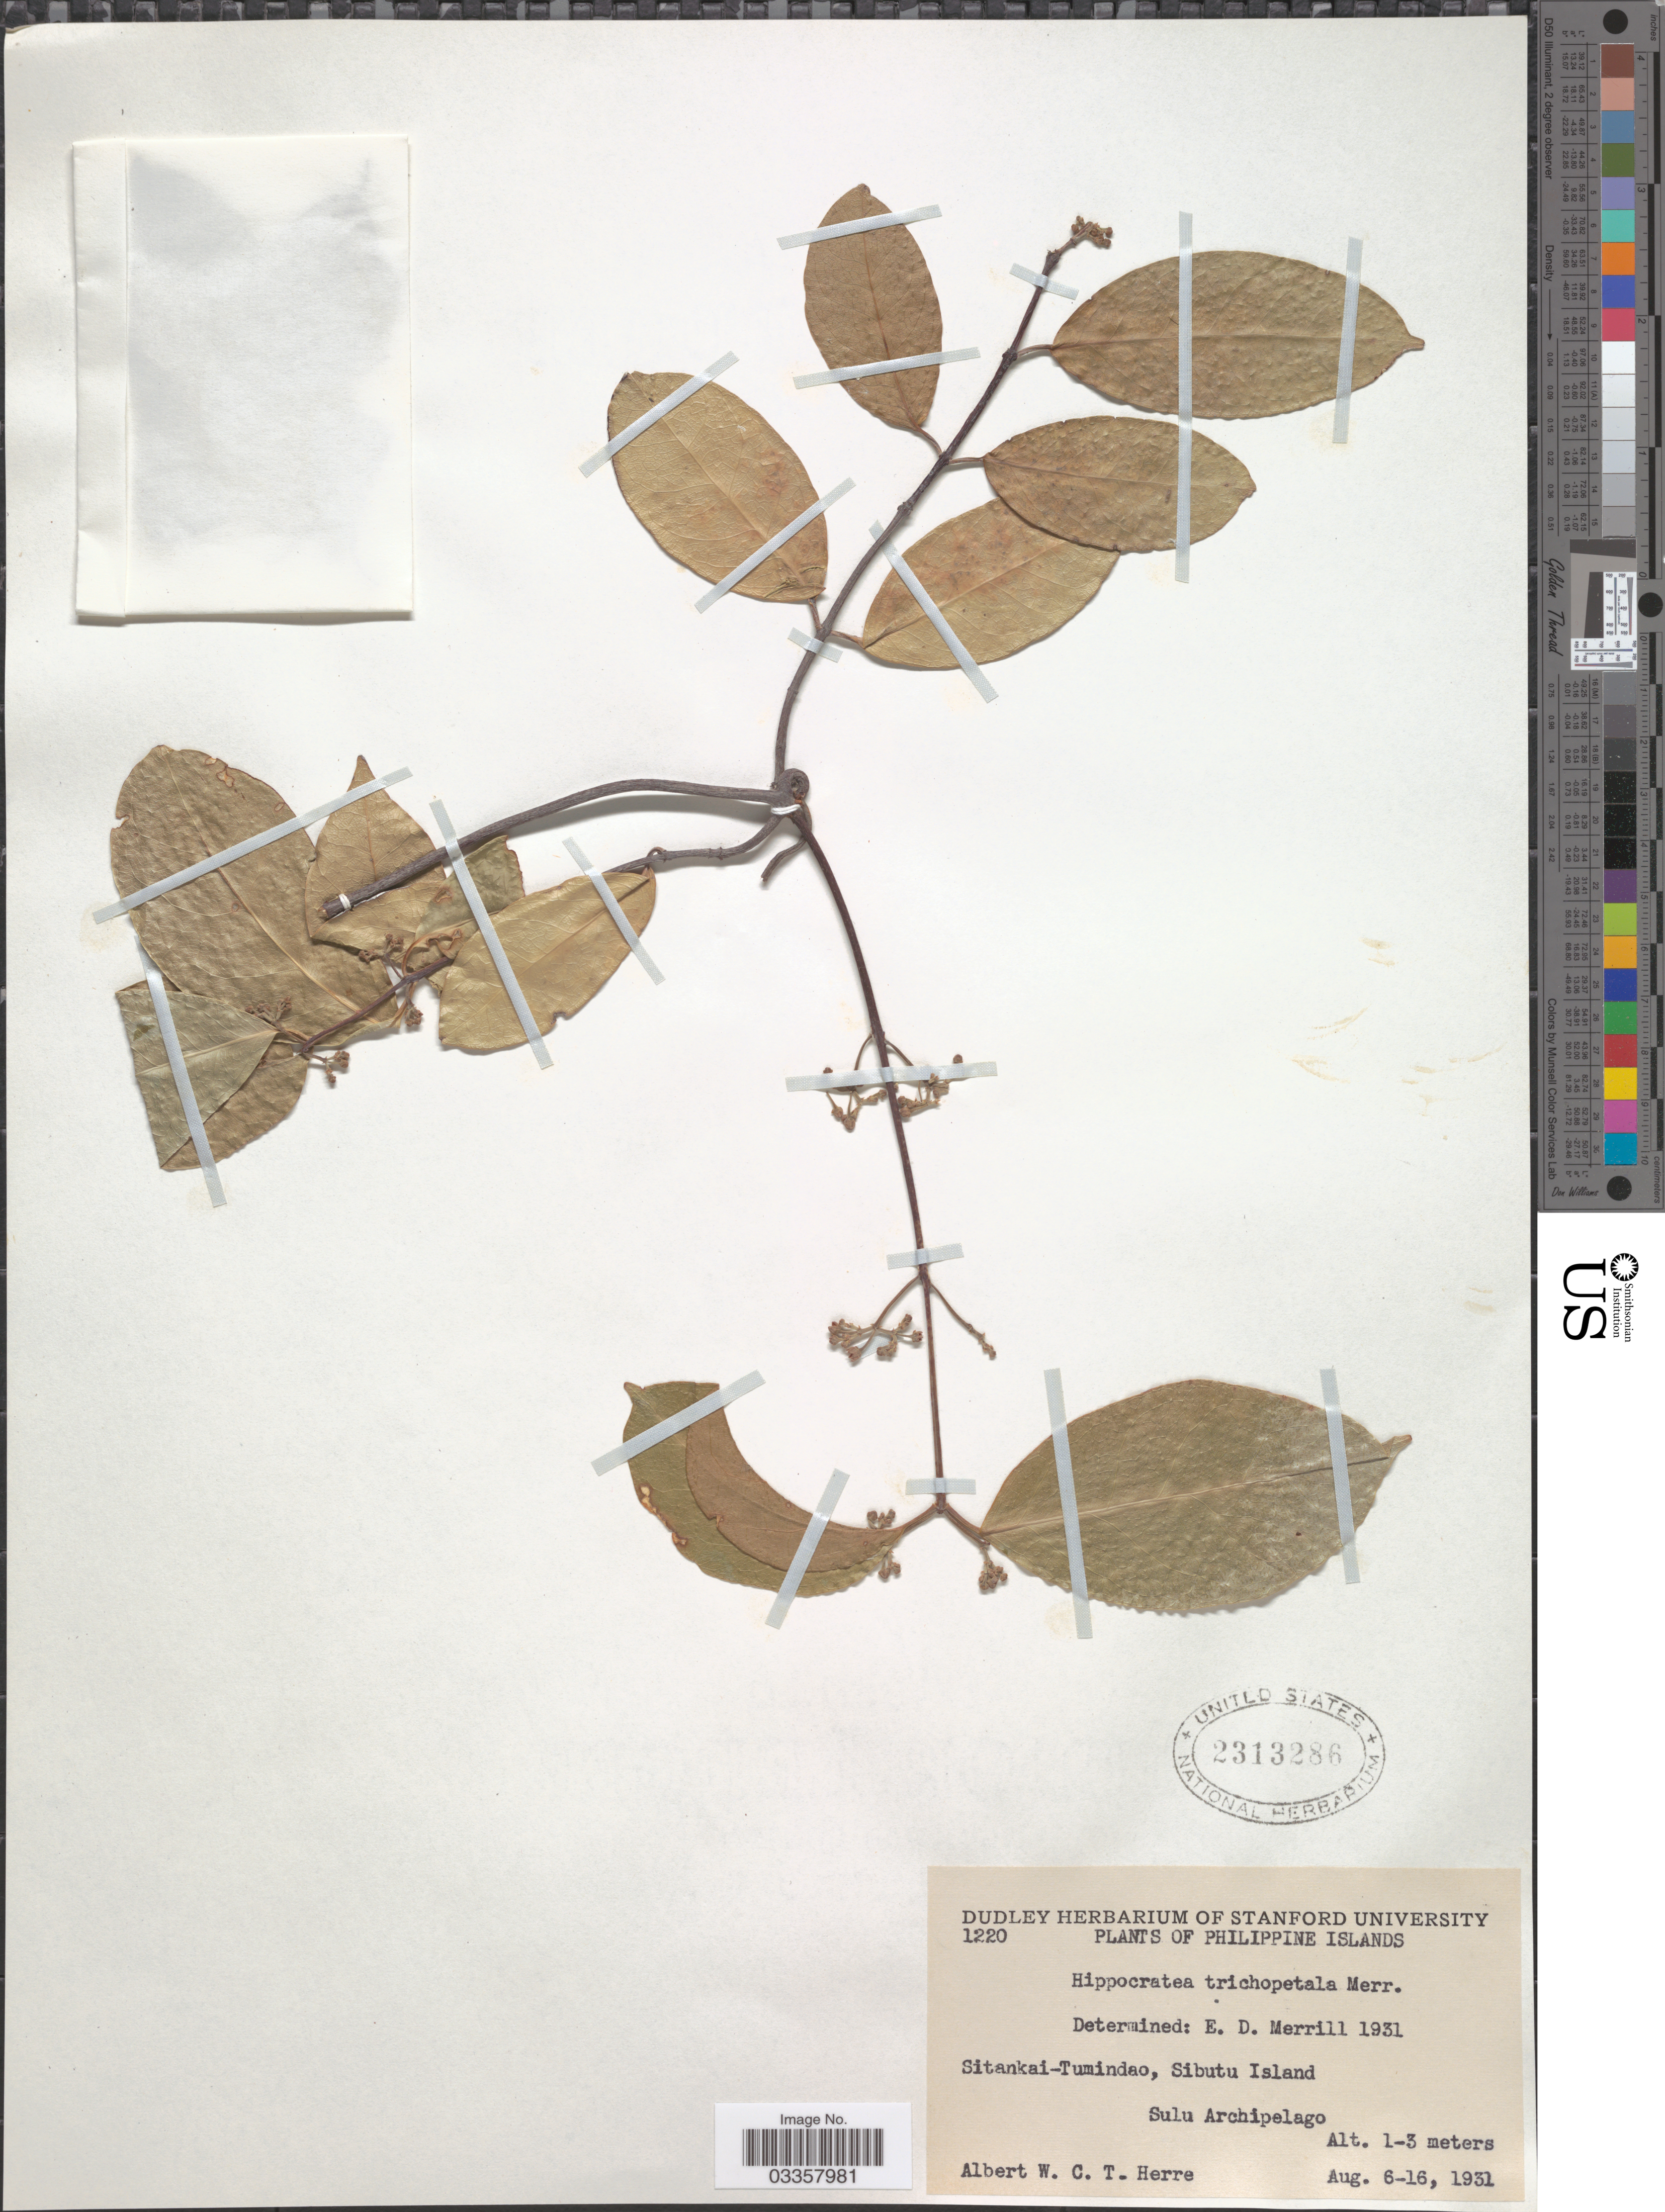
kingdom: Plantae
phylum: Tracheophyta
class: Magnoliopsida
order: Celastrales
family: Celastraceae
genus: Loeseneriella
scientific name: Loeseneriella cumingii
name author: (M.A. Lawson) Ding Hou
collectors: A. W. Herre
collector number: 1220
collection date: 1931-08-06/1931-08-16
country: Philippines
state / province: Muslim Mindanao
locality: Philippine Islands. Sitankai-Tumindao, Sibutu Island. Sulu Archipelago.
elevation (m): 1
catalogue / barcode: US 2313286